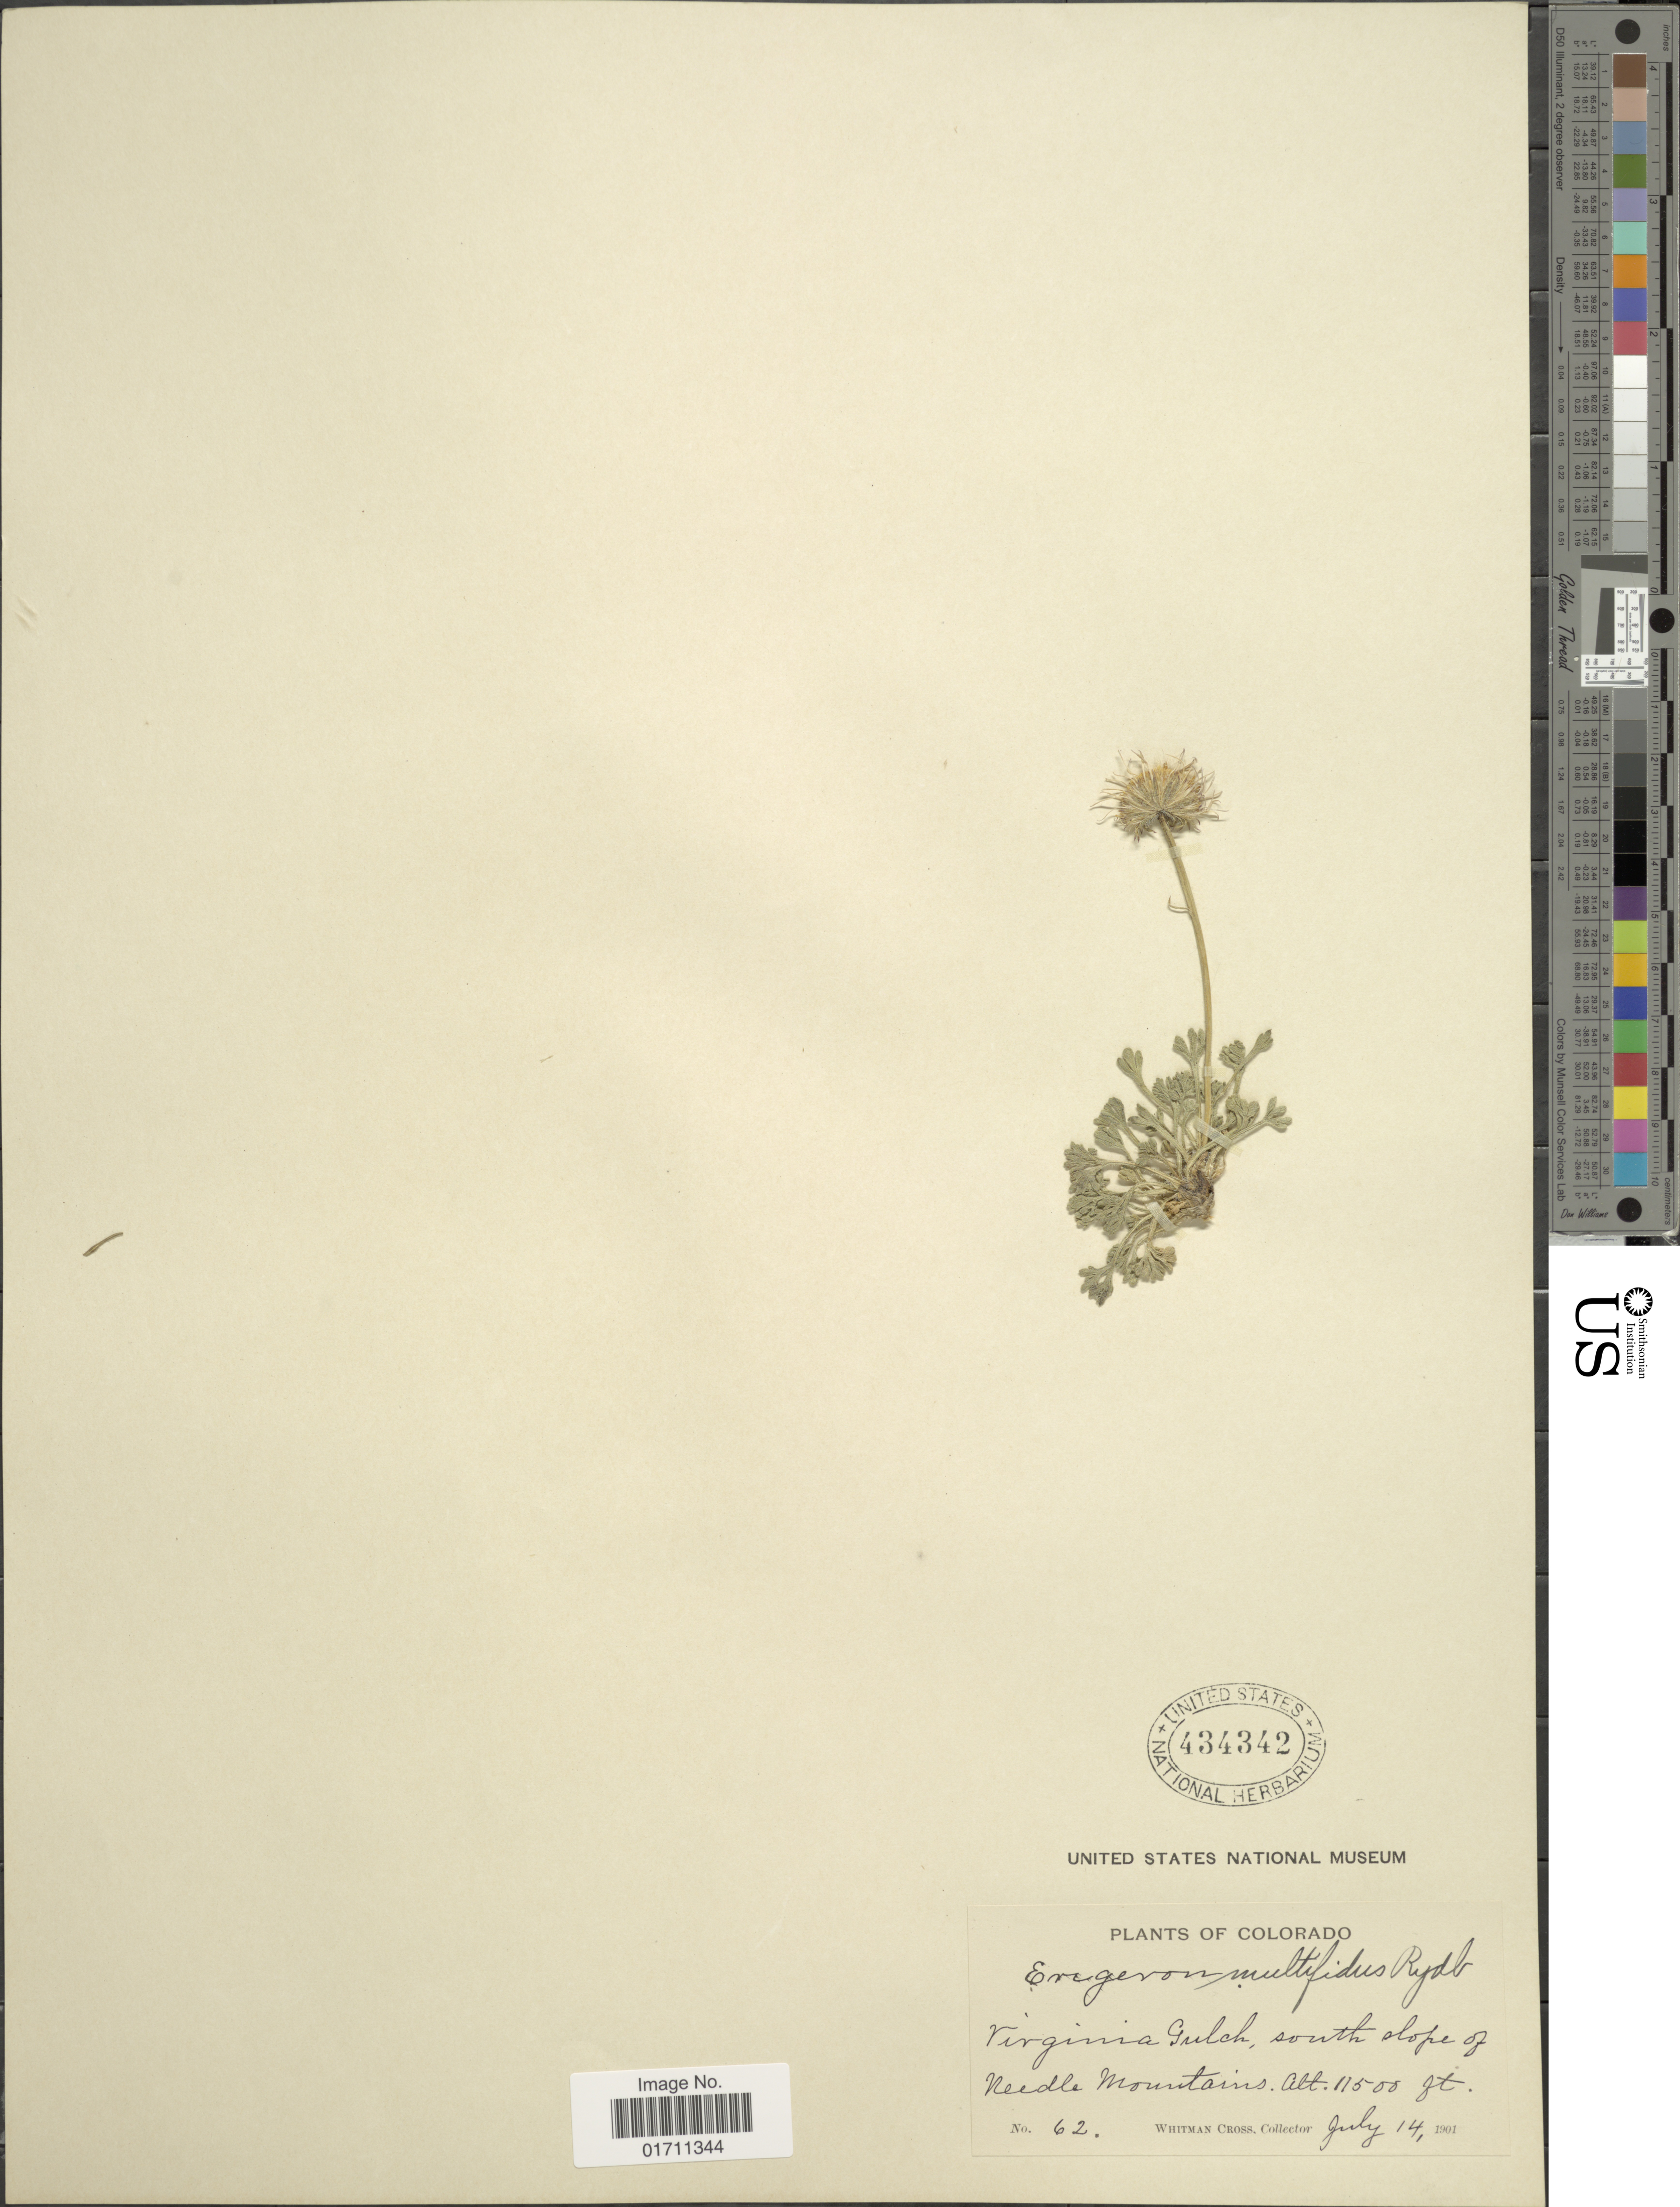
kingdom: Plantae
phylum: Tracheophyta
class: Magnoliopsida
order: Asterales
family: Asteraceae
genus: Erigeron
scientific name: Erigeron compositus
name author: Pursh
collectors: W. Cross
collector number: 62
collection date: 1901-07-14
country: United States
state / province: Colorado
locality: Virginia Gulch, sourth slope of Needle Mountains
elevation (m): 3505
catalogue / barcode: US 434342